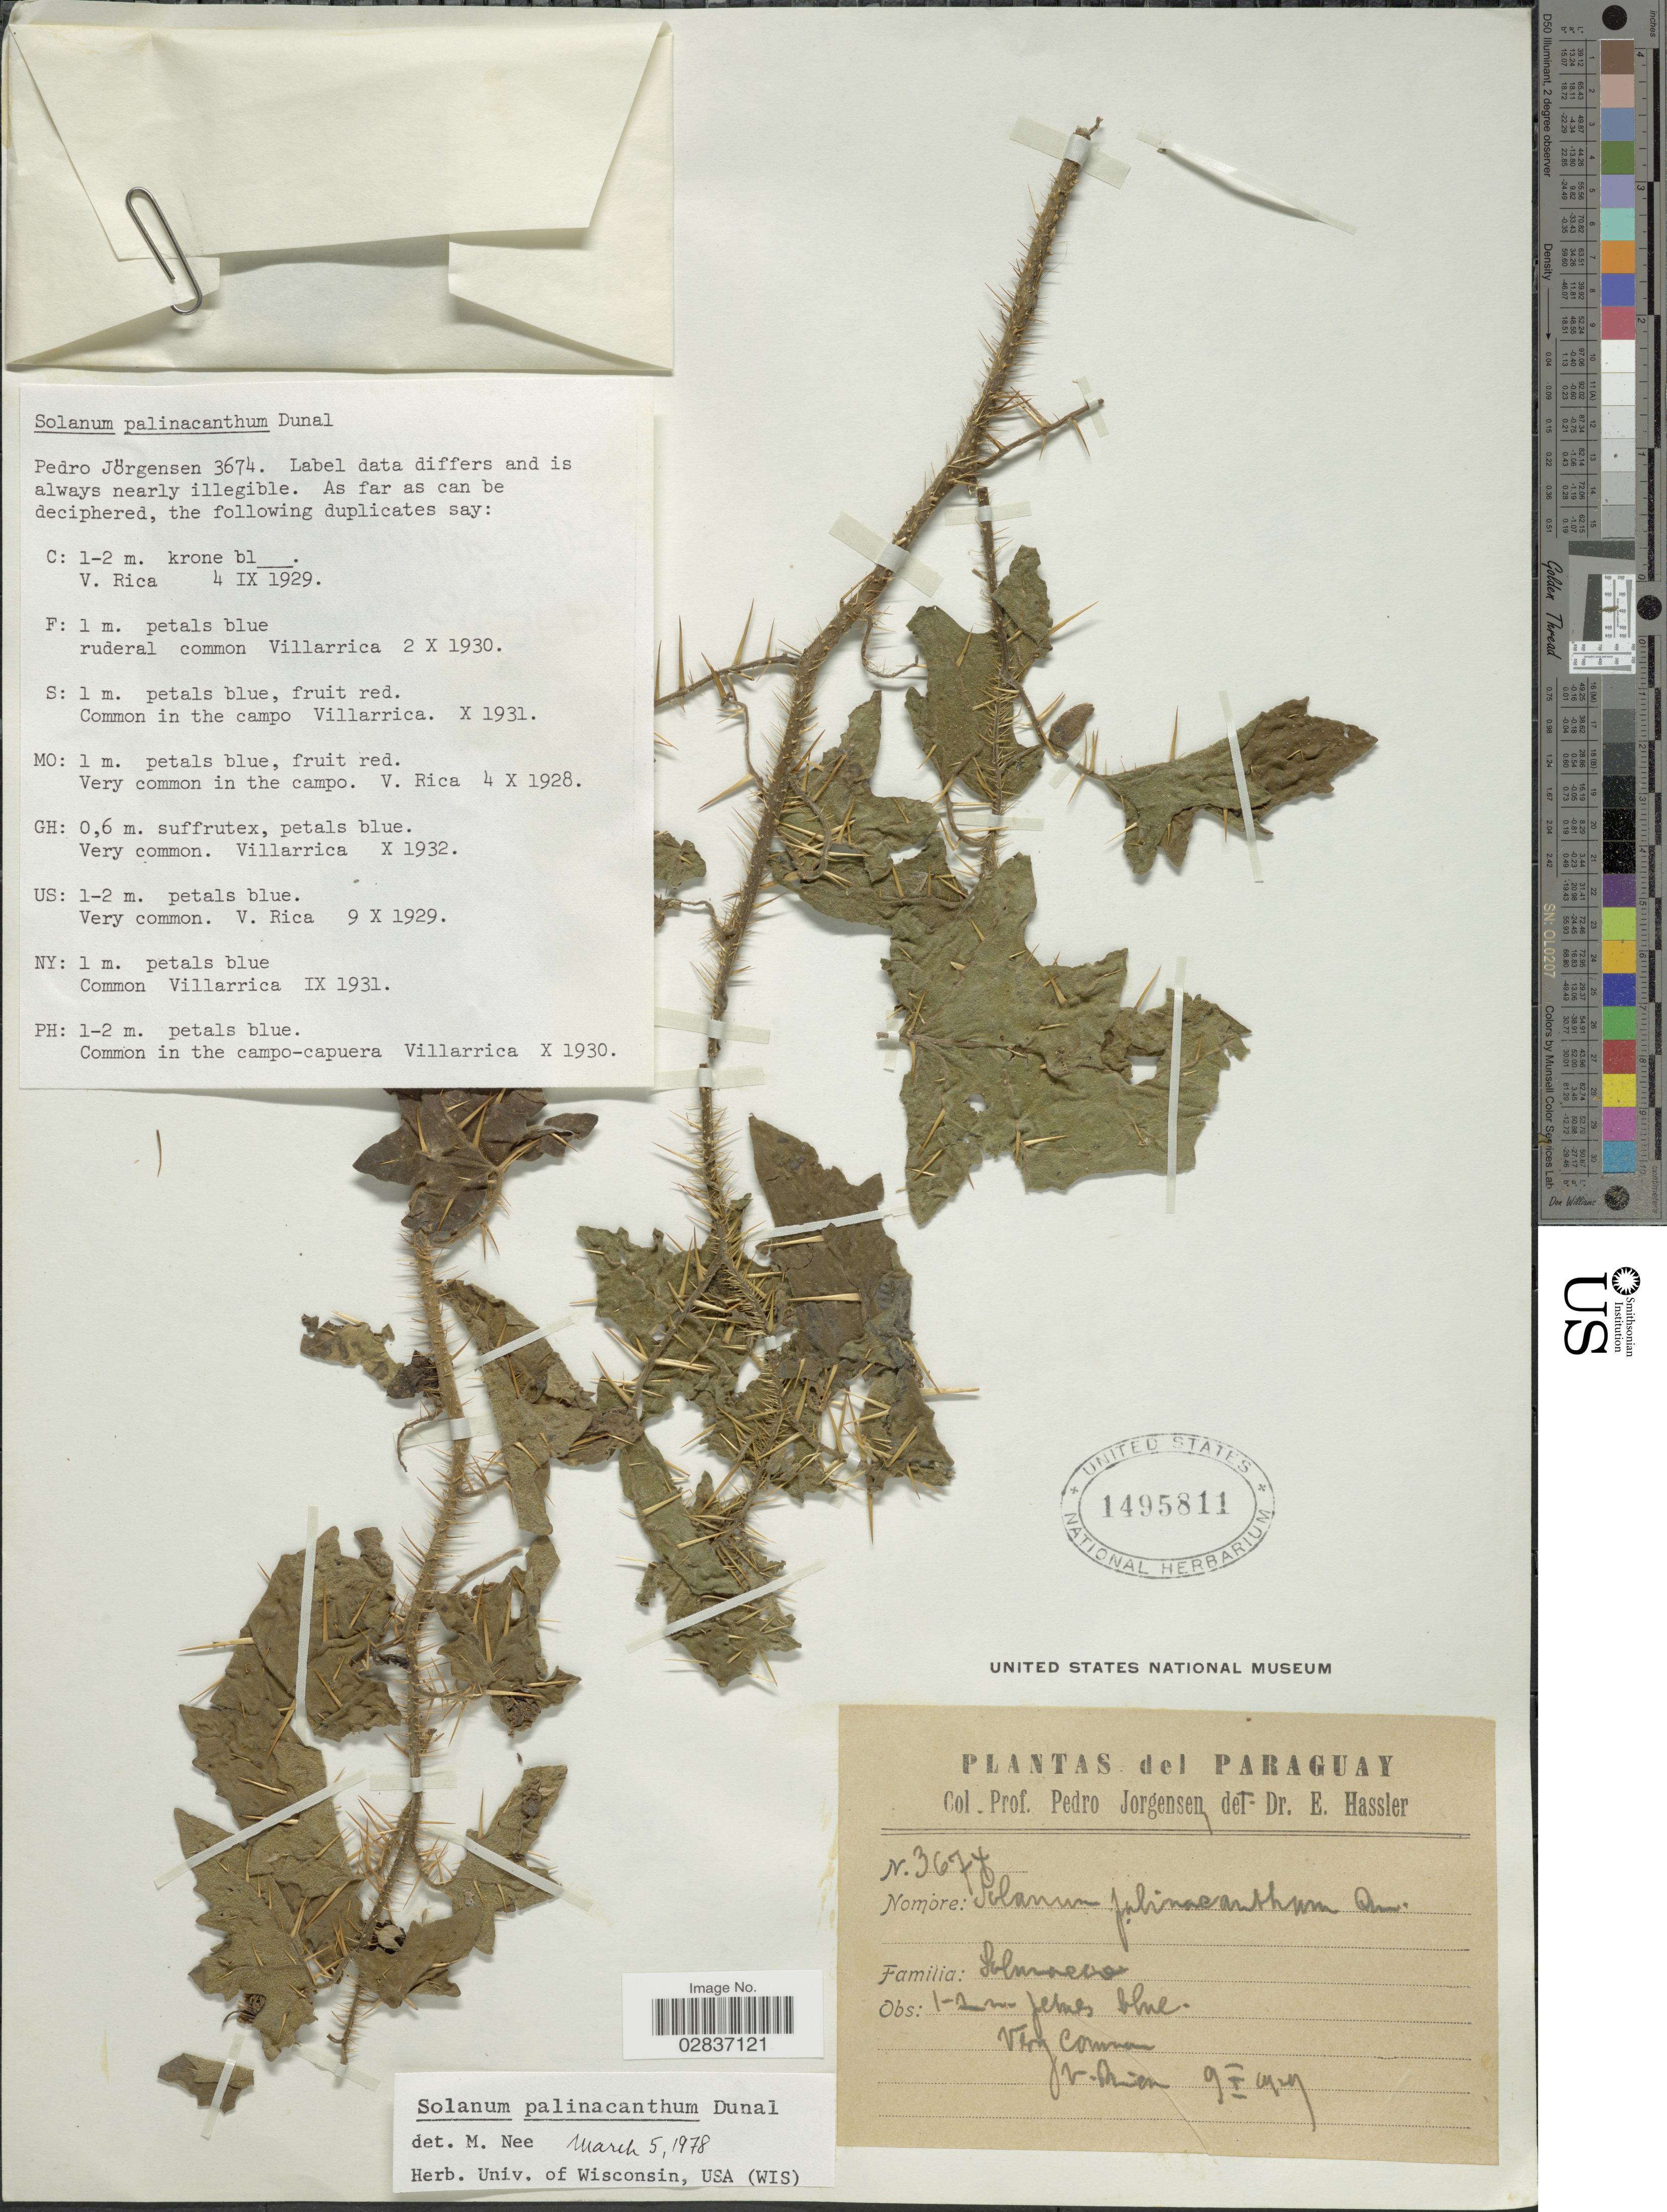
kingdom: Plantae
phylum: Tracheophyta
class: Magnoliopsida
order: Solanales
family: Solanaceae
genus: Solanum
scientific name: Solanum palinacanthum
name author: Dunal in DC.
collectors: P. Jörgensen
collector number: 3674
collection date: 1929-10-09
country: Paraguay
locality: V. Rica.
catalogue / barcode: US 1495811